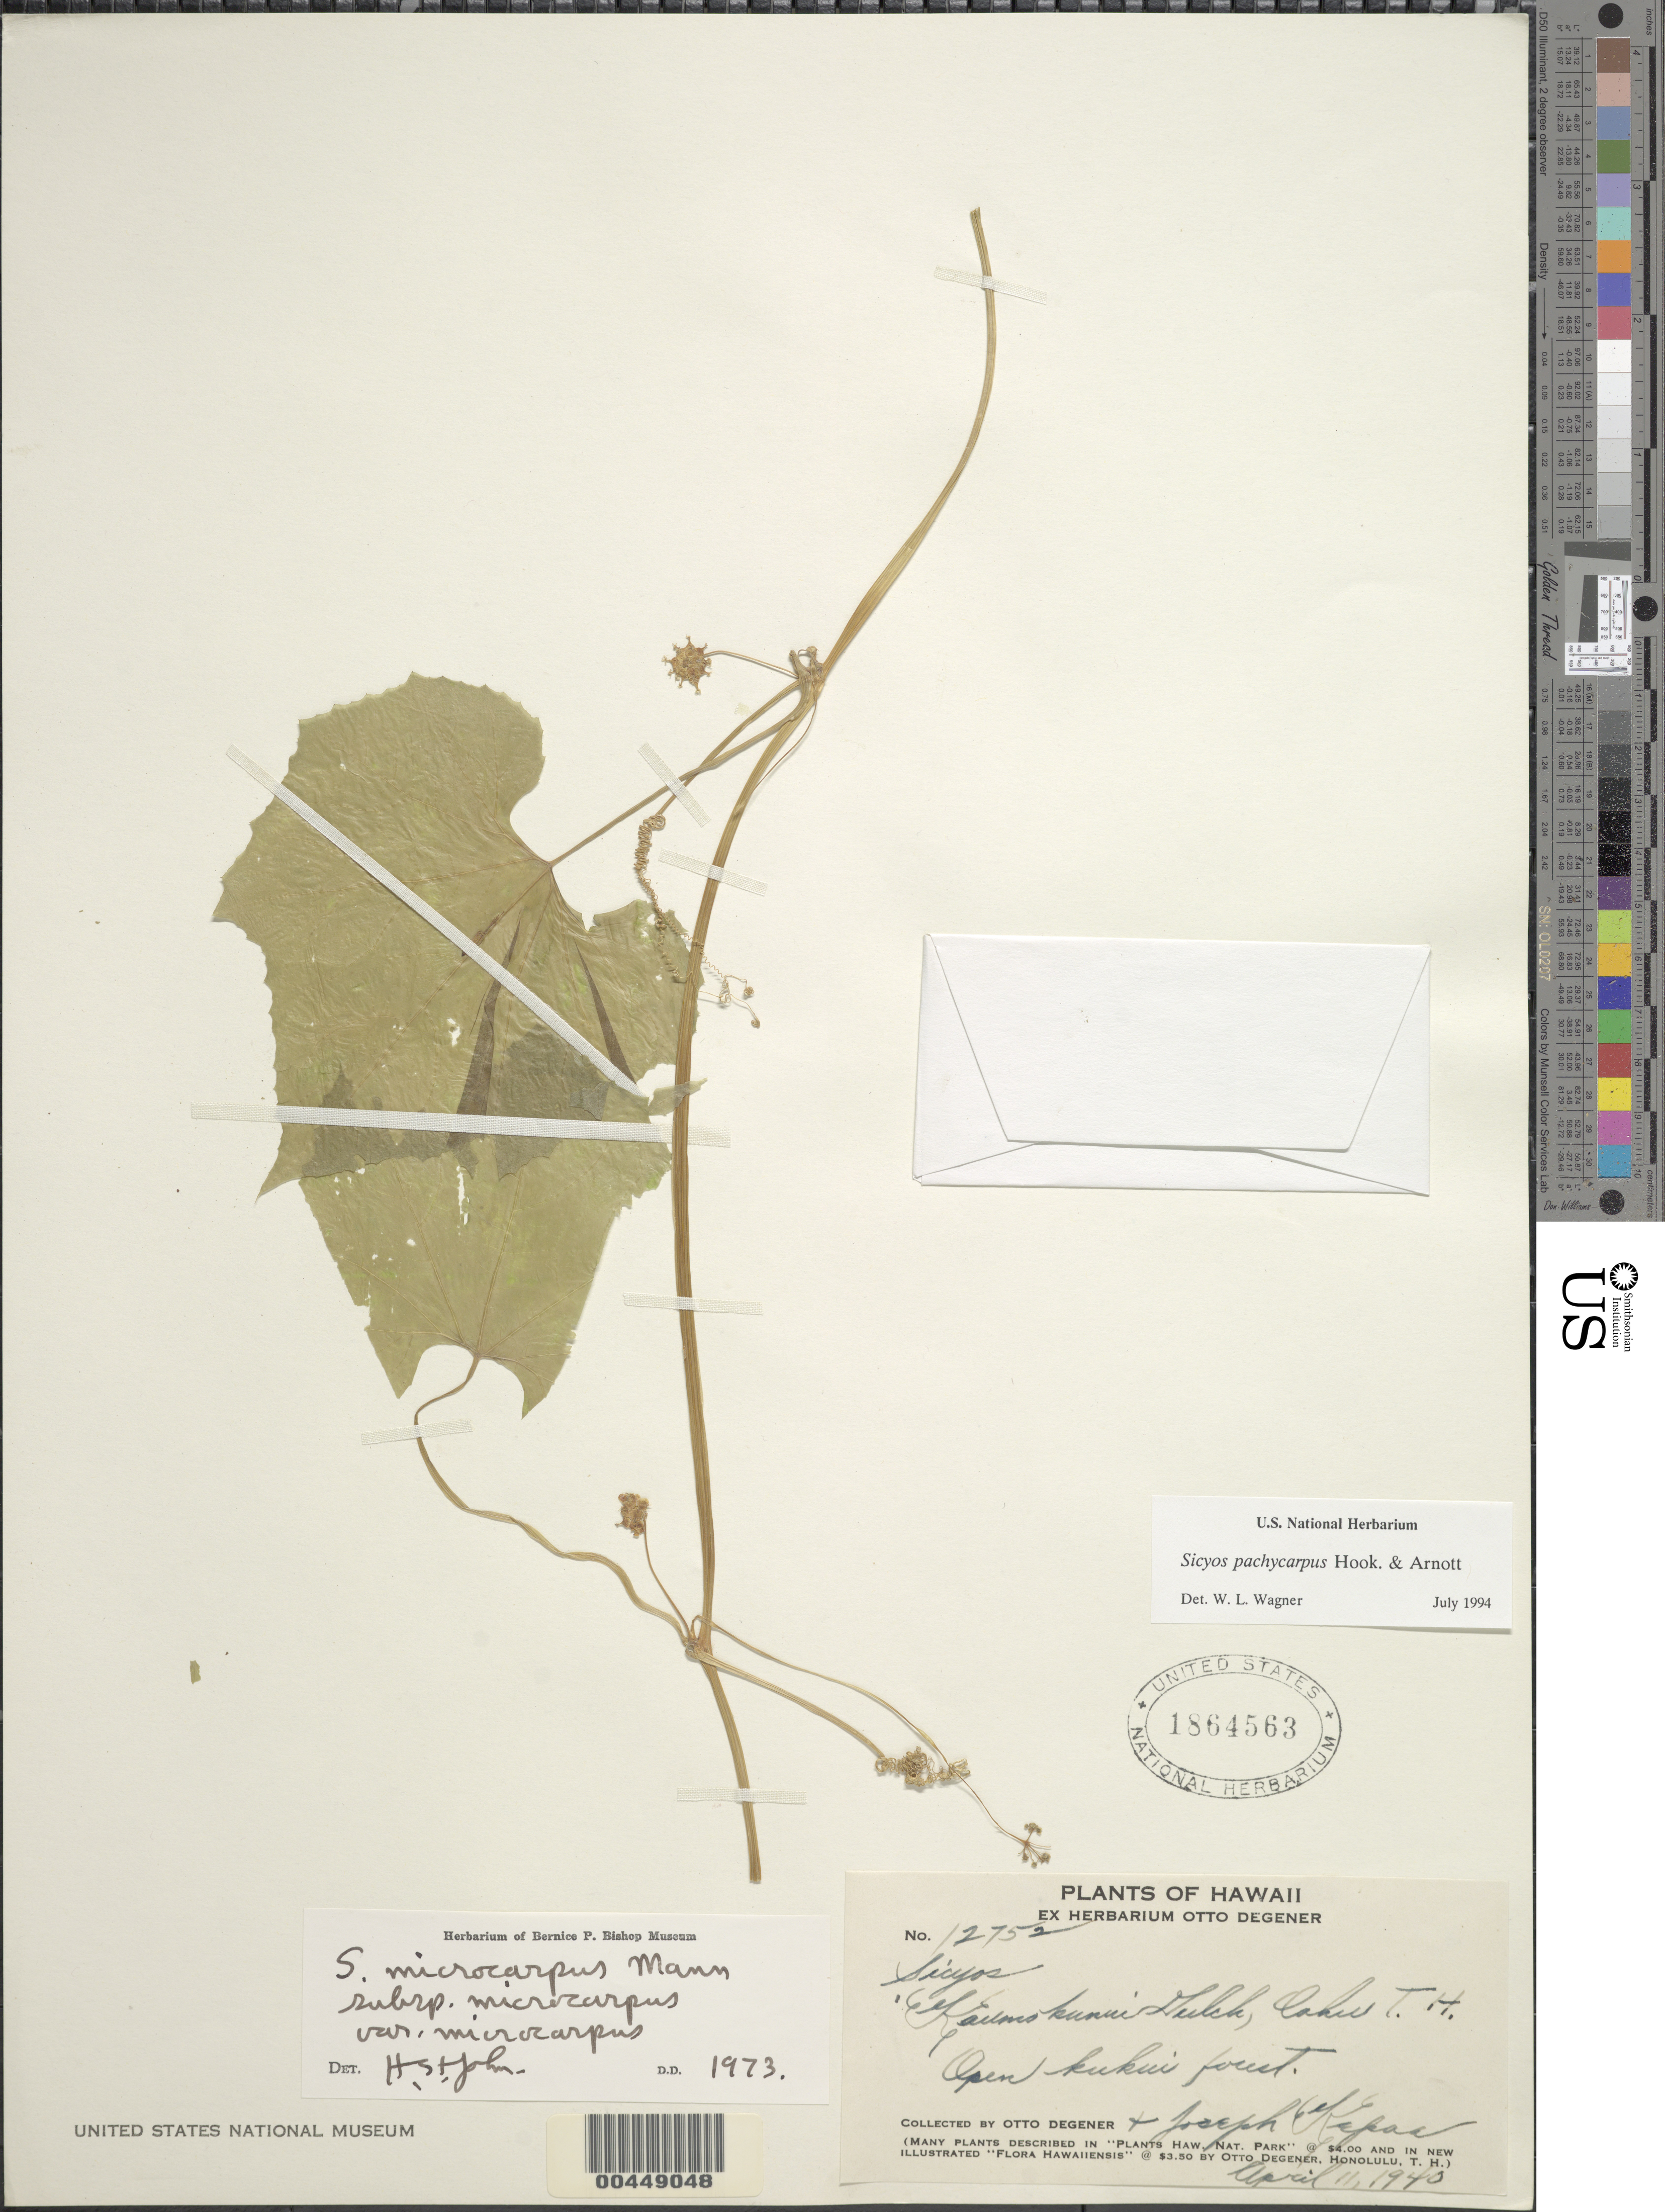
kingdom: Plantae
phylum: Tracheophyta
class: Magnoliopsida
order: Cucurbitales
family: Cucurbitaceae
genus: Sicyos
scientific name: Sicyos pachycarpus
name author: Hook. & Arn.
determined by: Wagner, W. L., (BOT), Smithsonian Institution - National Museum of Natural History (UNITED STATES)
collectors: O. Degener & J. Kepas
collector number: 12752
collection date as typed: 11 Apr 1940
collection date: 1940-04-11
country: United States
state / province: Hawaii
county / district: Honolulu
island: Oahu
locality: Kaumokunui Gulch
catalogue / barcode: US 1864563